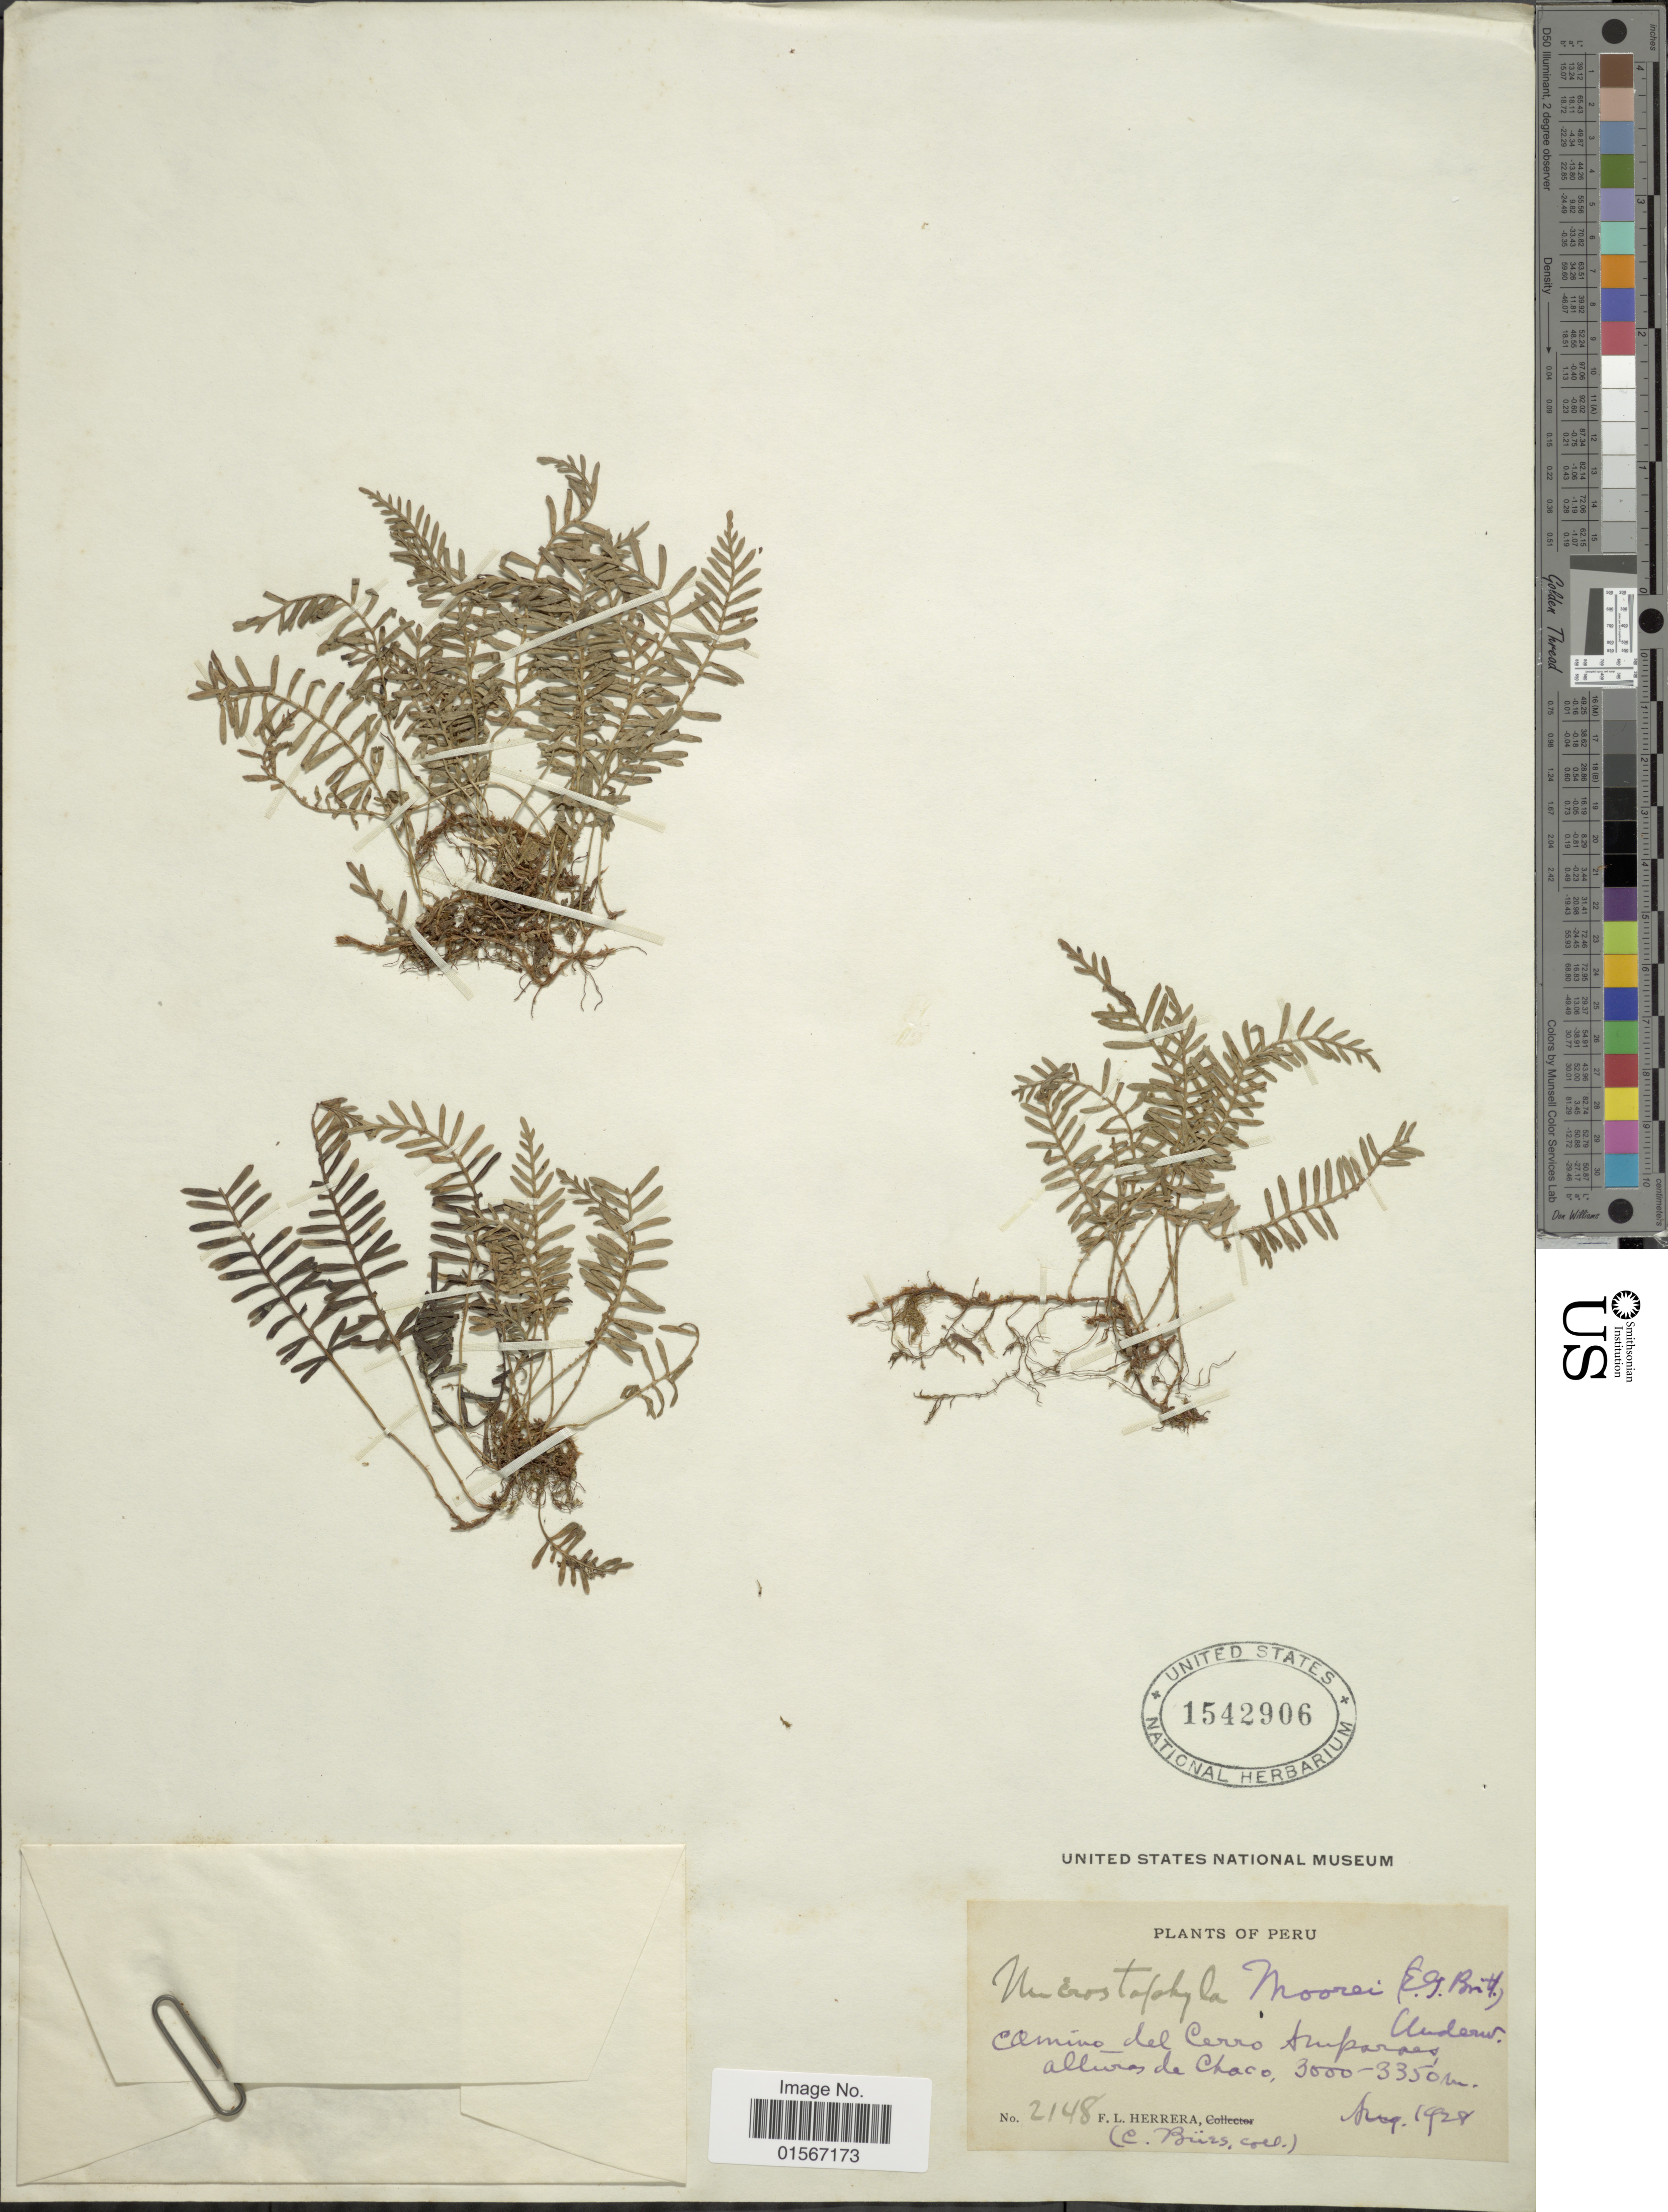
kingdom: Plantae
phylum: Tracheophyta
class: Polypodiopsida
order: Polypodiales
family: Dryopteridaceae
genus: Elaphoglossum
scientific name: Elaphoglossum moorei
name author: (E. Britton) Christ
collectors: C. Bues & F. L. Herrera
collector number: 2148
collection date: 1928-08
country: Peru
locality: Peru, Camino_del Cerro Aruparras, allivas de Choco.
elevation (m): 3000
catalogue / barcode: US 1542906